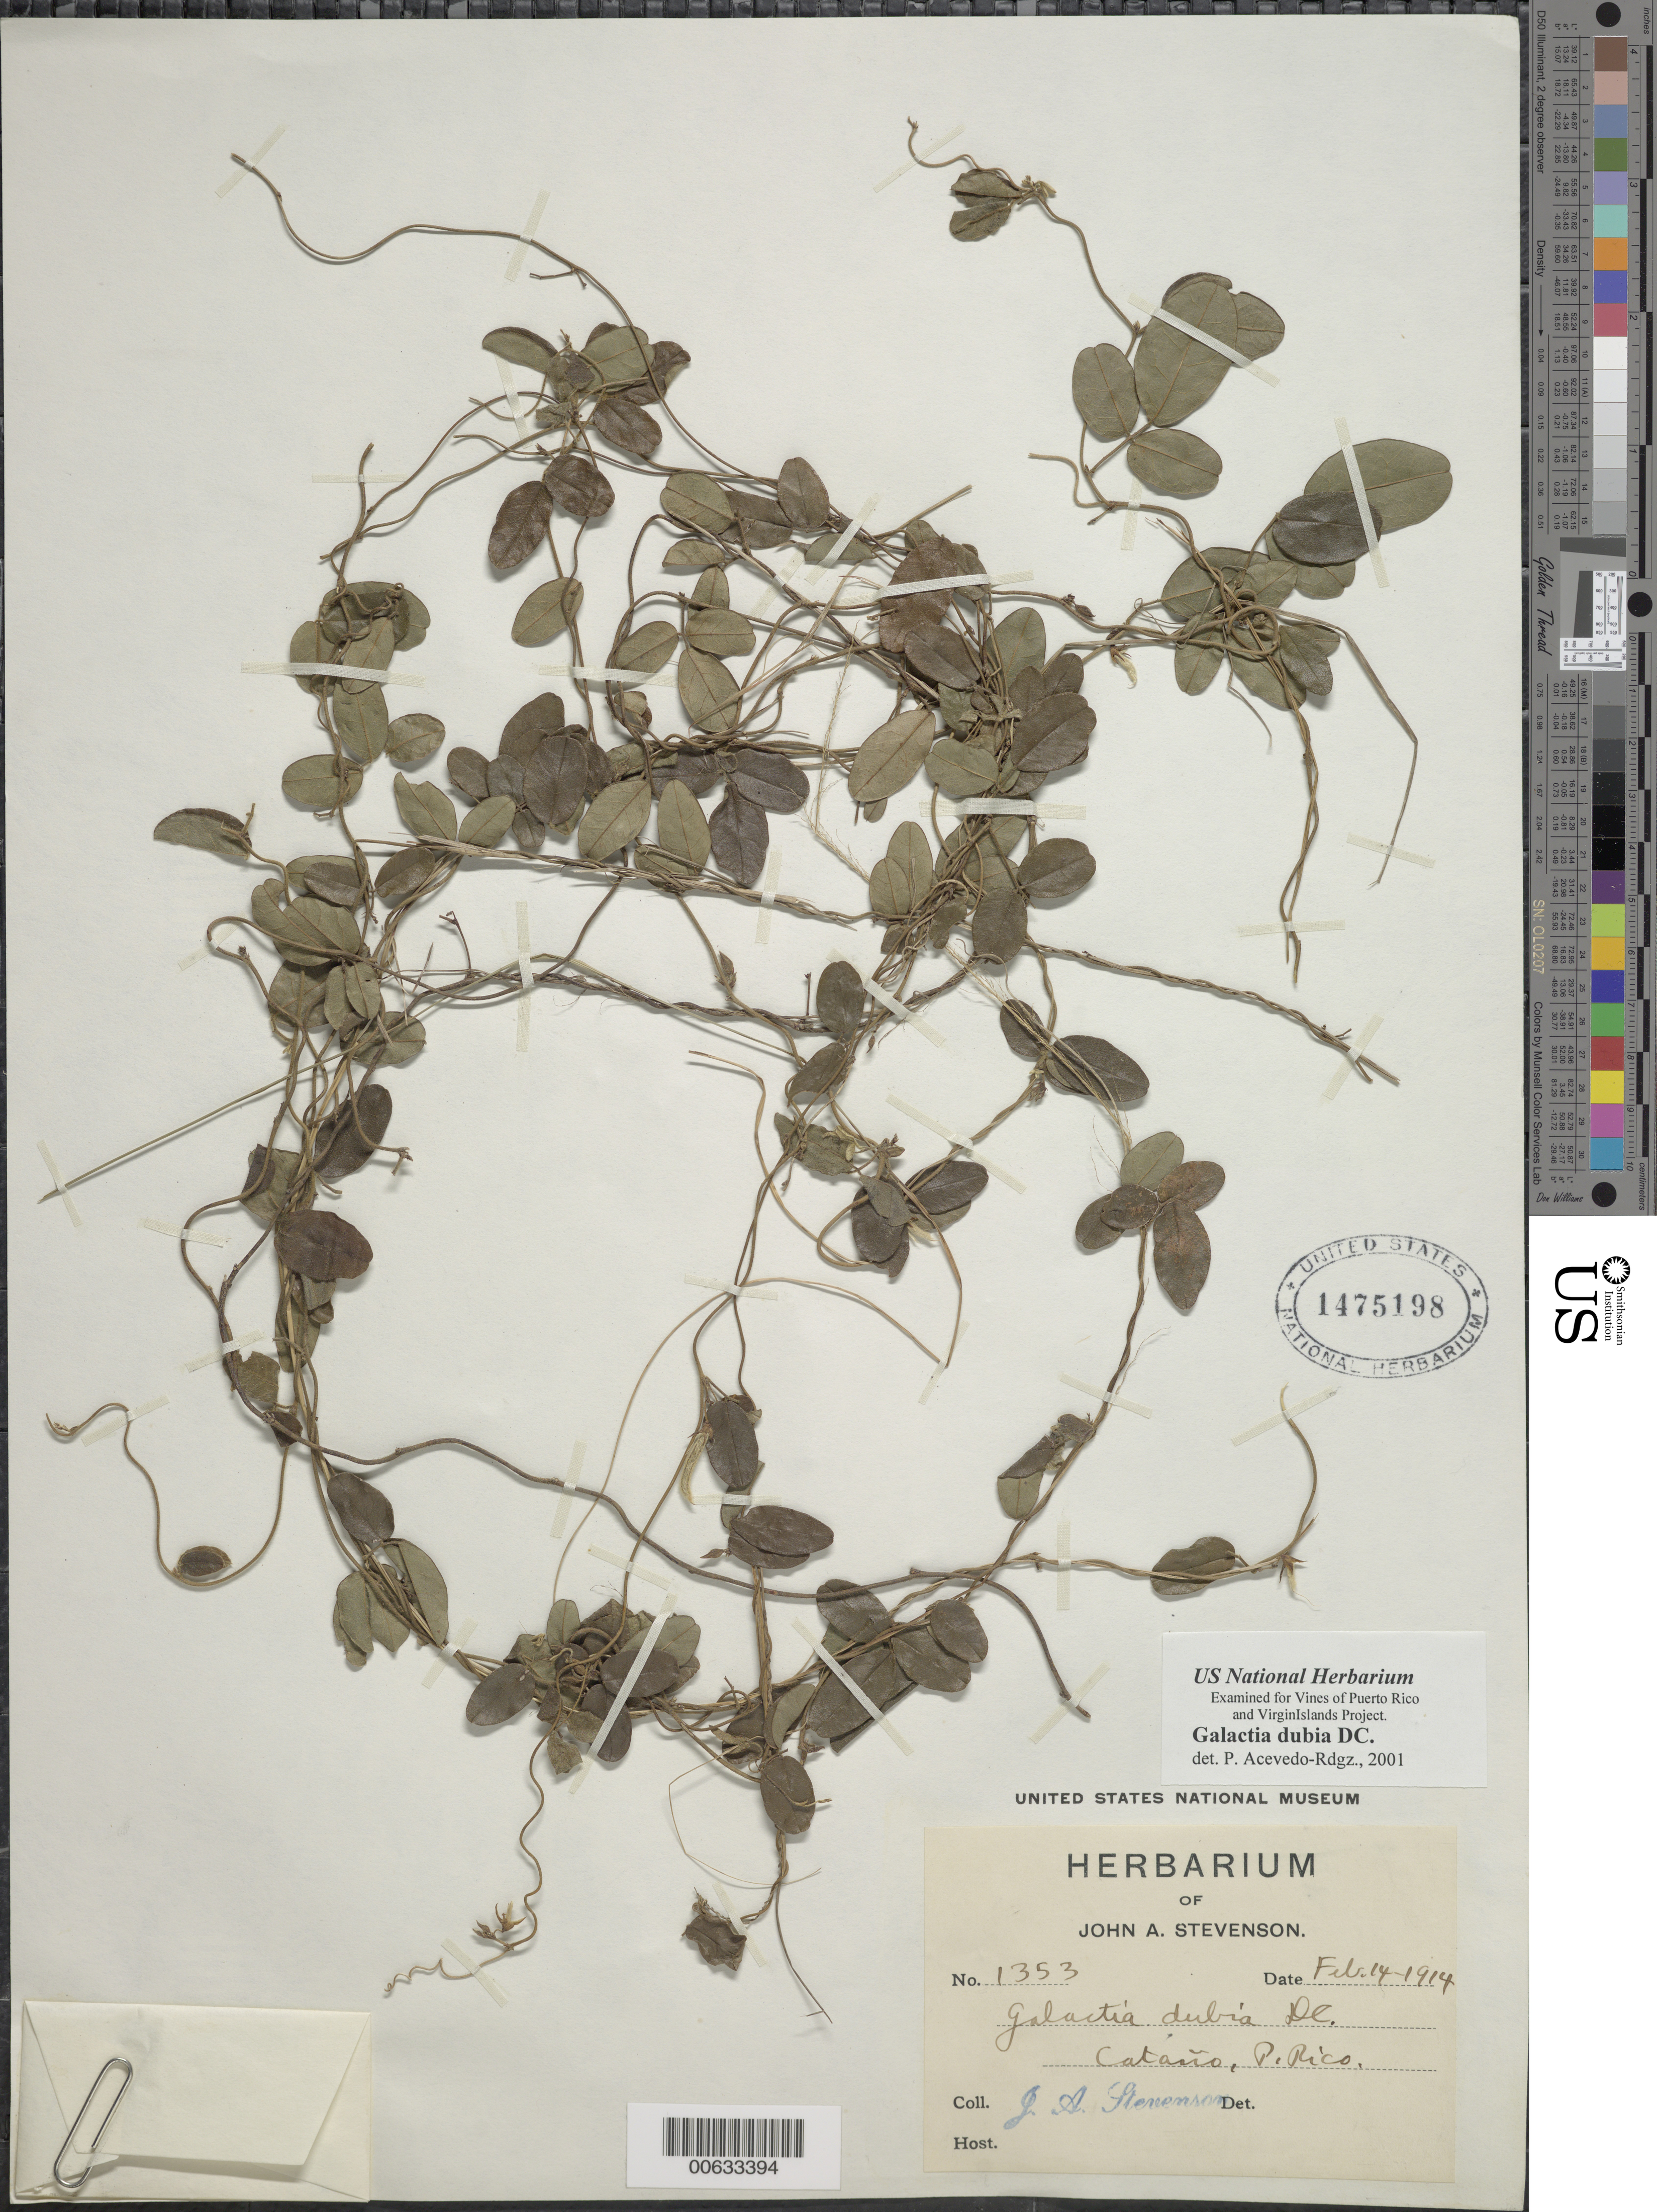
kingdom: Plantae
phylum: Tracheophyta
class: Magnoliopsida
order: Fabales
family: Fabaceae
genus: Galactia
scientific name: Galactia dubia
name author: DC.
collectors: J. Stevenson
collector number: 1353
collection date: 1914-02-14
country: Puerto Rico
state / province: Cataño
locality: Catano, P. Rico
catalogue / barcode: US 1475198